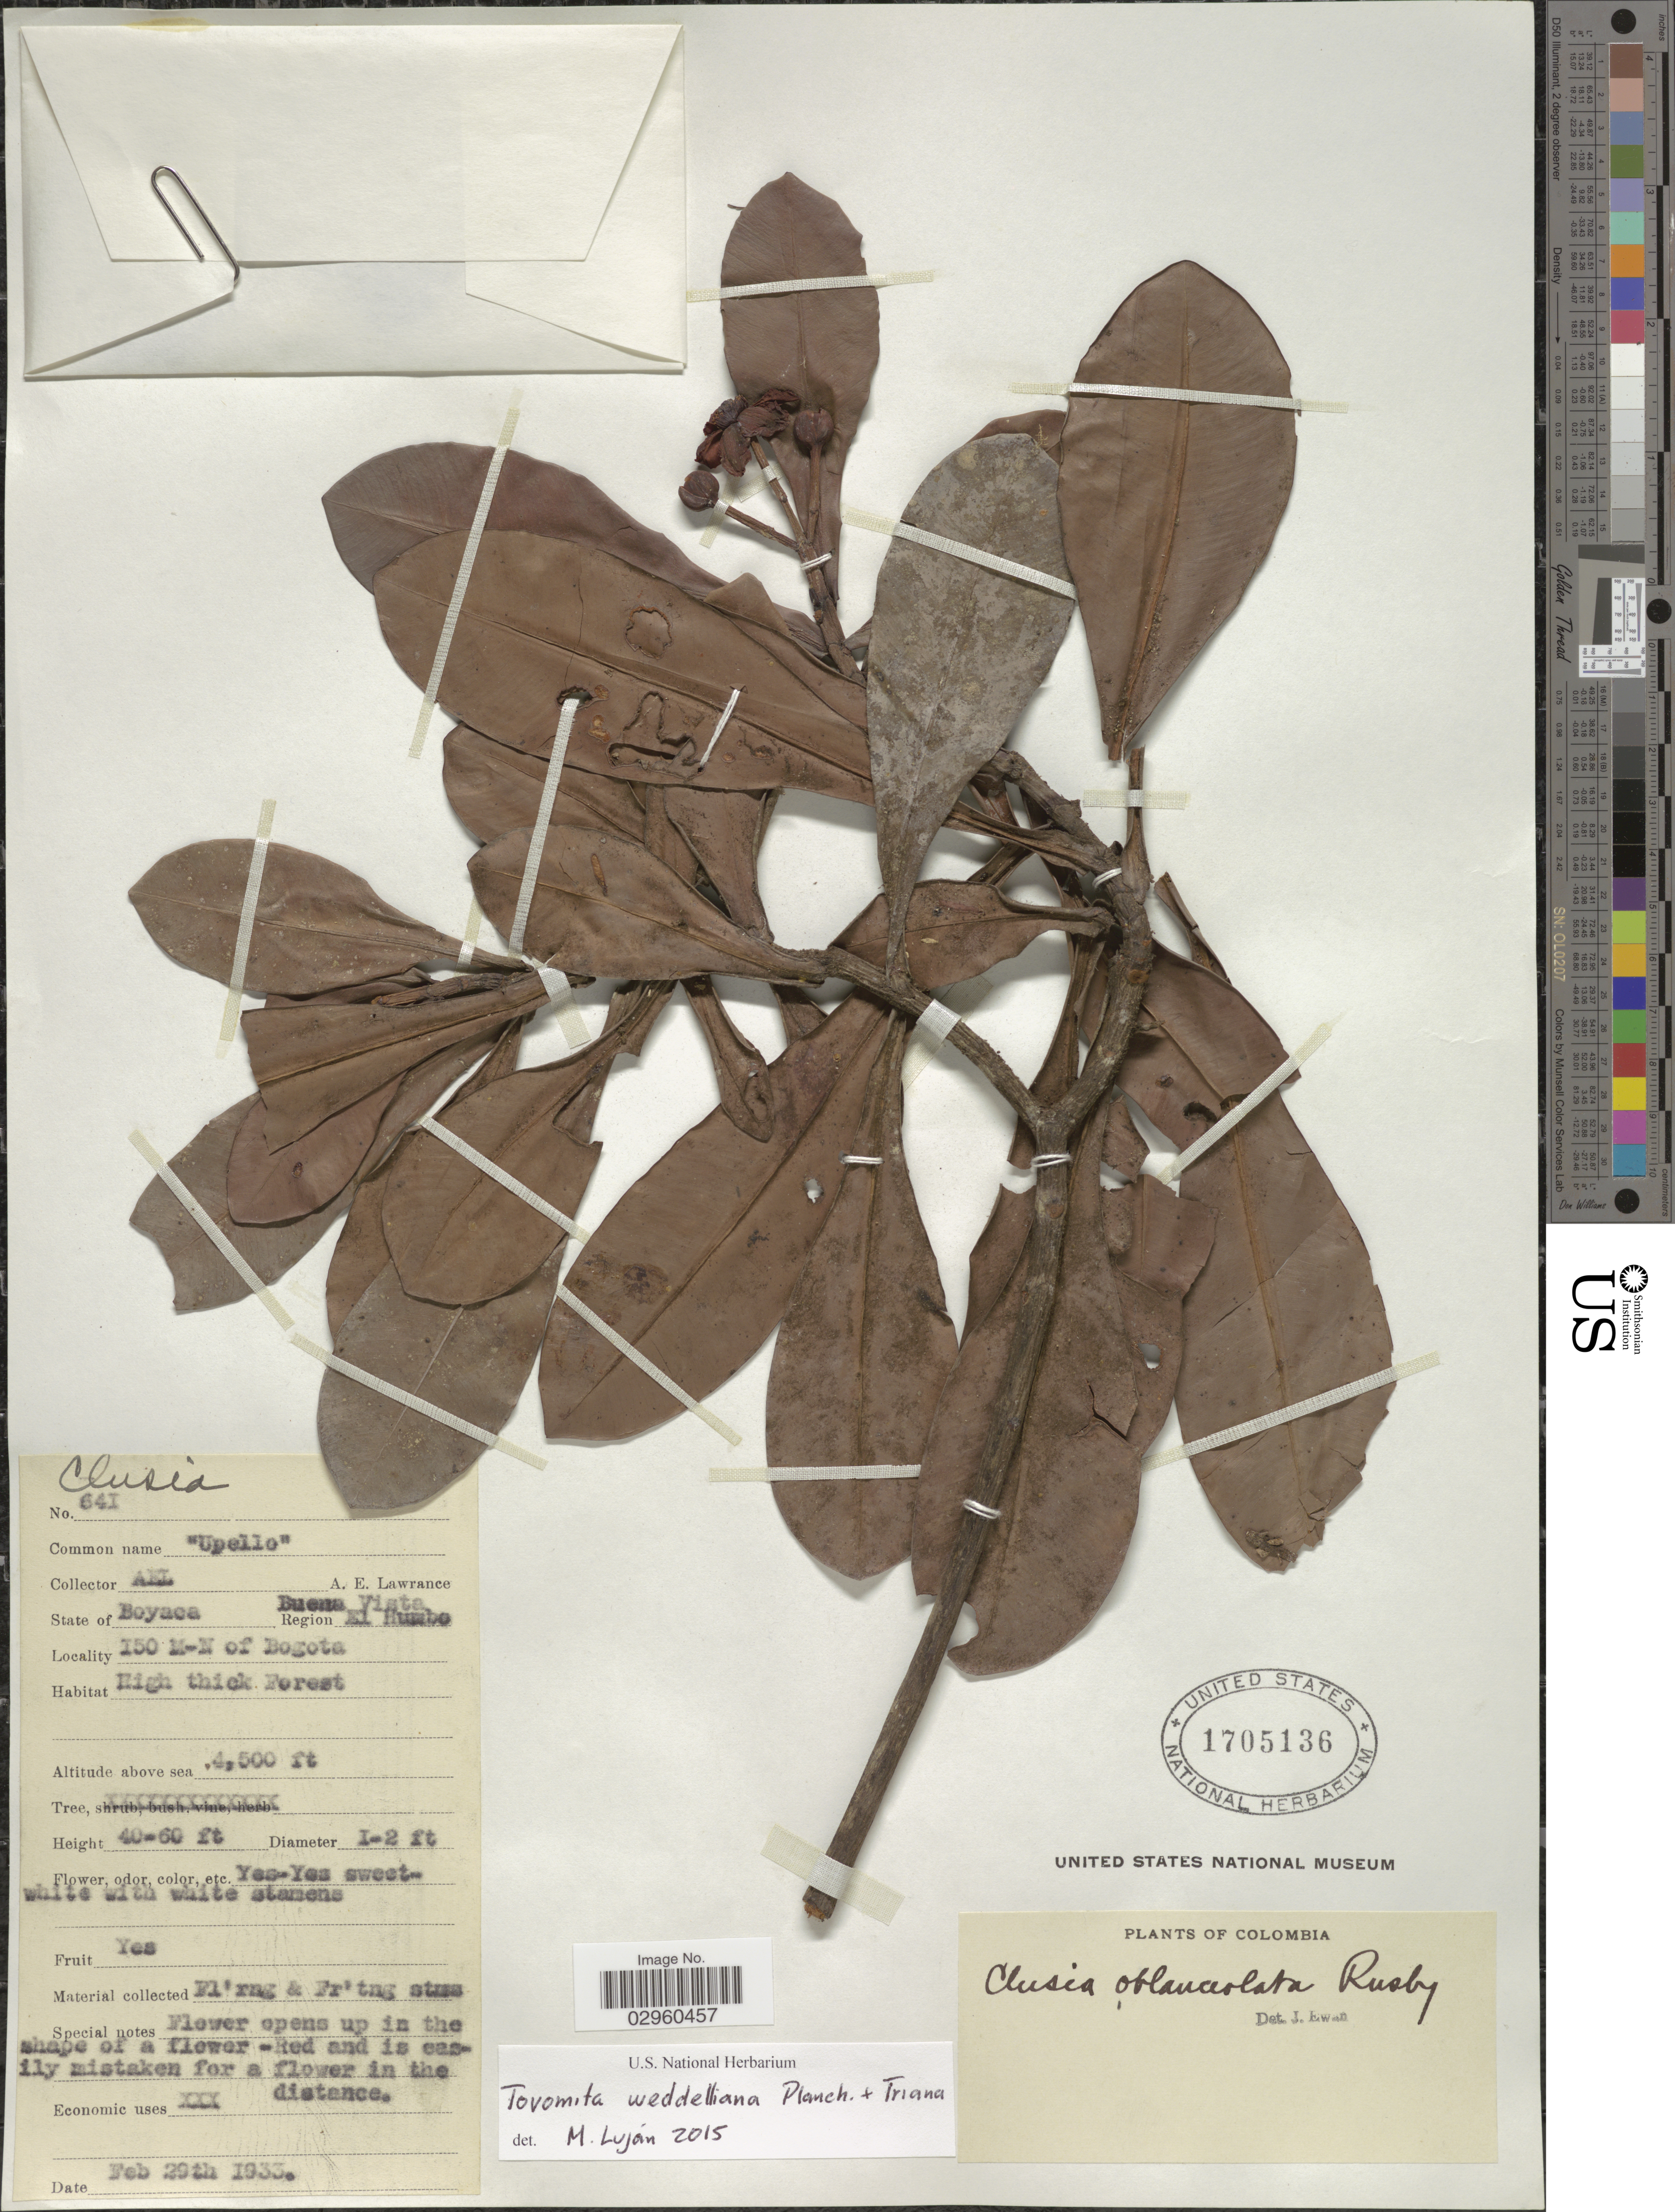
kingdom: Plantae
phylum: Tracheophyta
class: Magnoliopsida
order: Malpighiales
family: Clusiaceae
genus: Arawakia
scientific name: Arawakia weddelliana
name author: (Planch. & Triana) L. Marinho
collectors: A. Lawrance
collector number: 641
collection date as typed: Transcribed d/m/y: 29/2/1933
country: Colombia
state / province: Boyacá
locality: State of Boyaca. Region Buena Vista, El Humbo. 150 M-N of Bogota.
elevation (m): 1372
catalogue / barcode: US 1705136